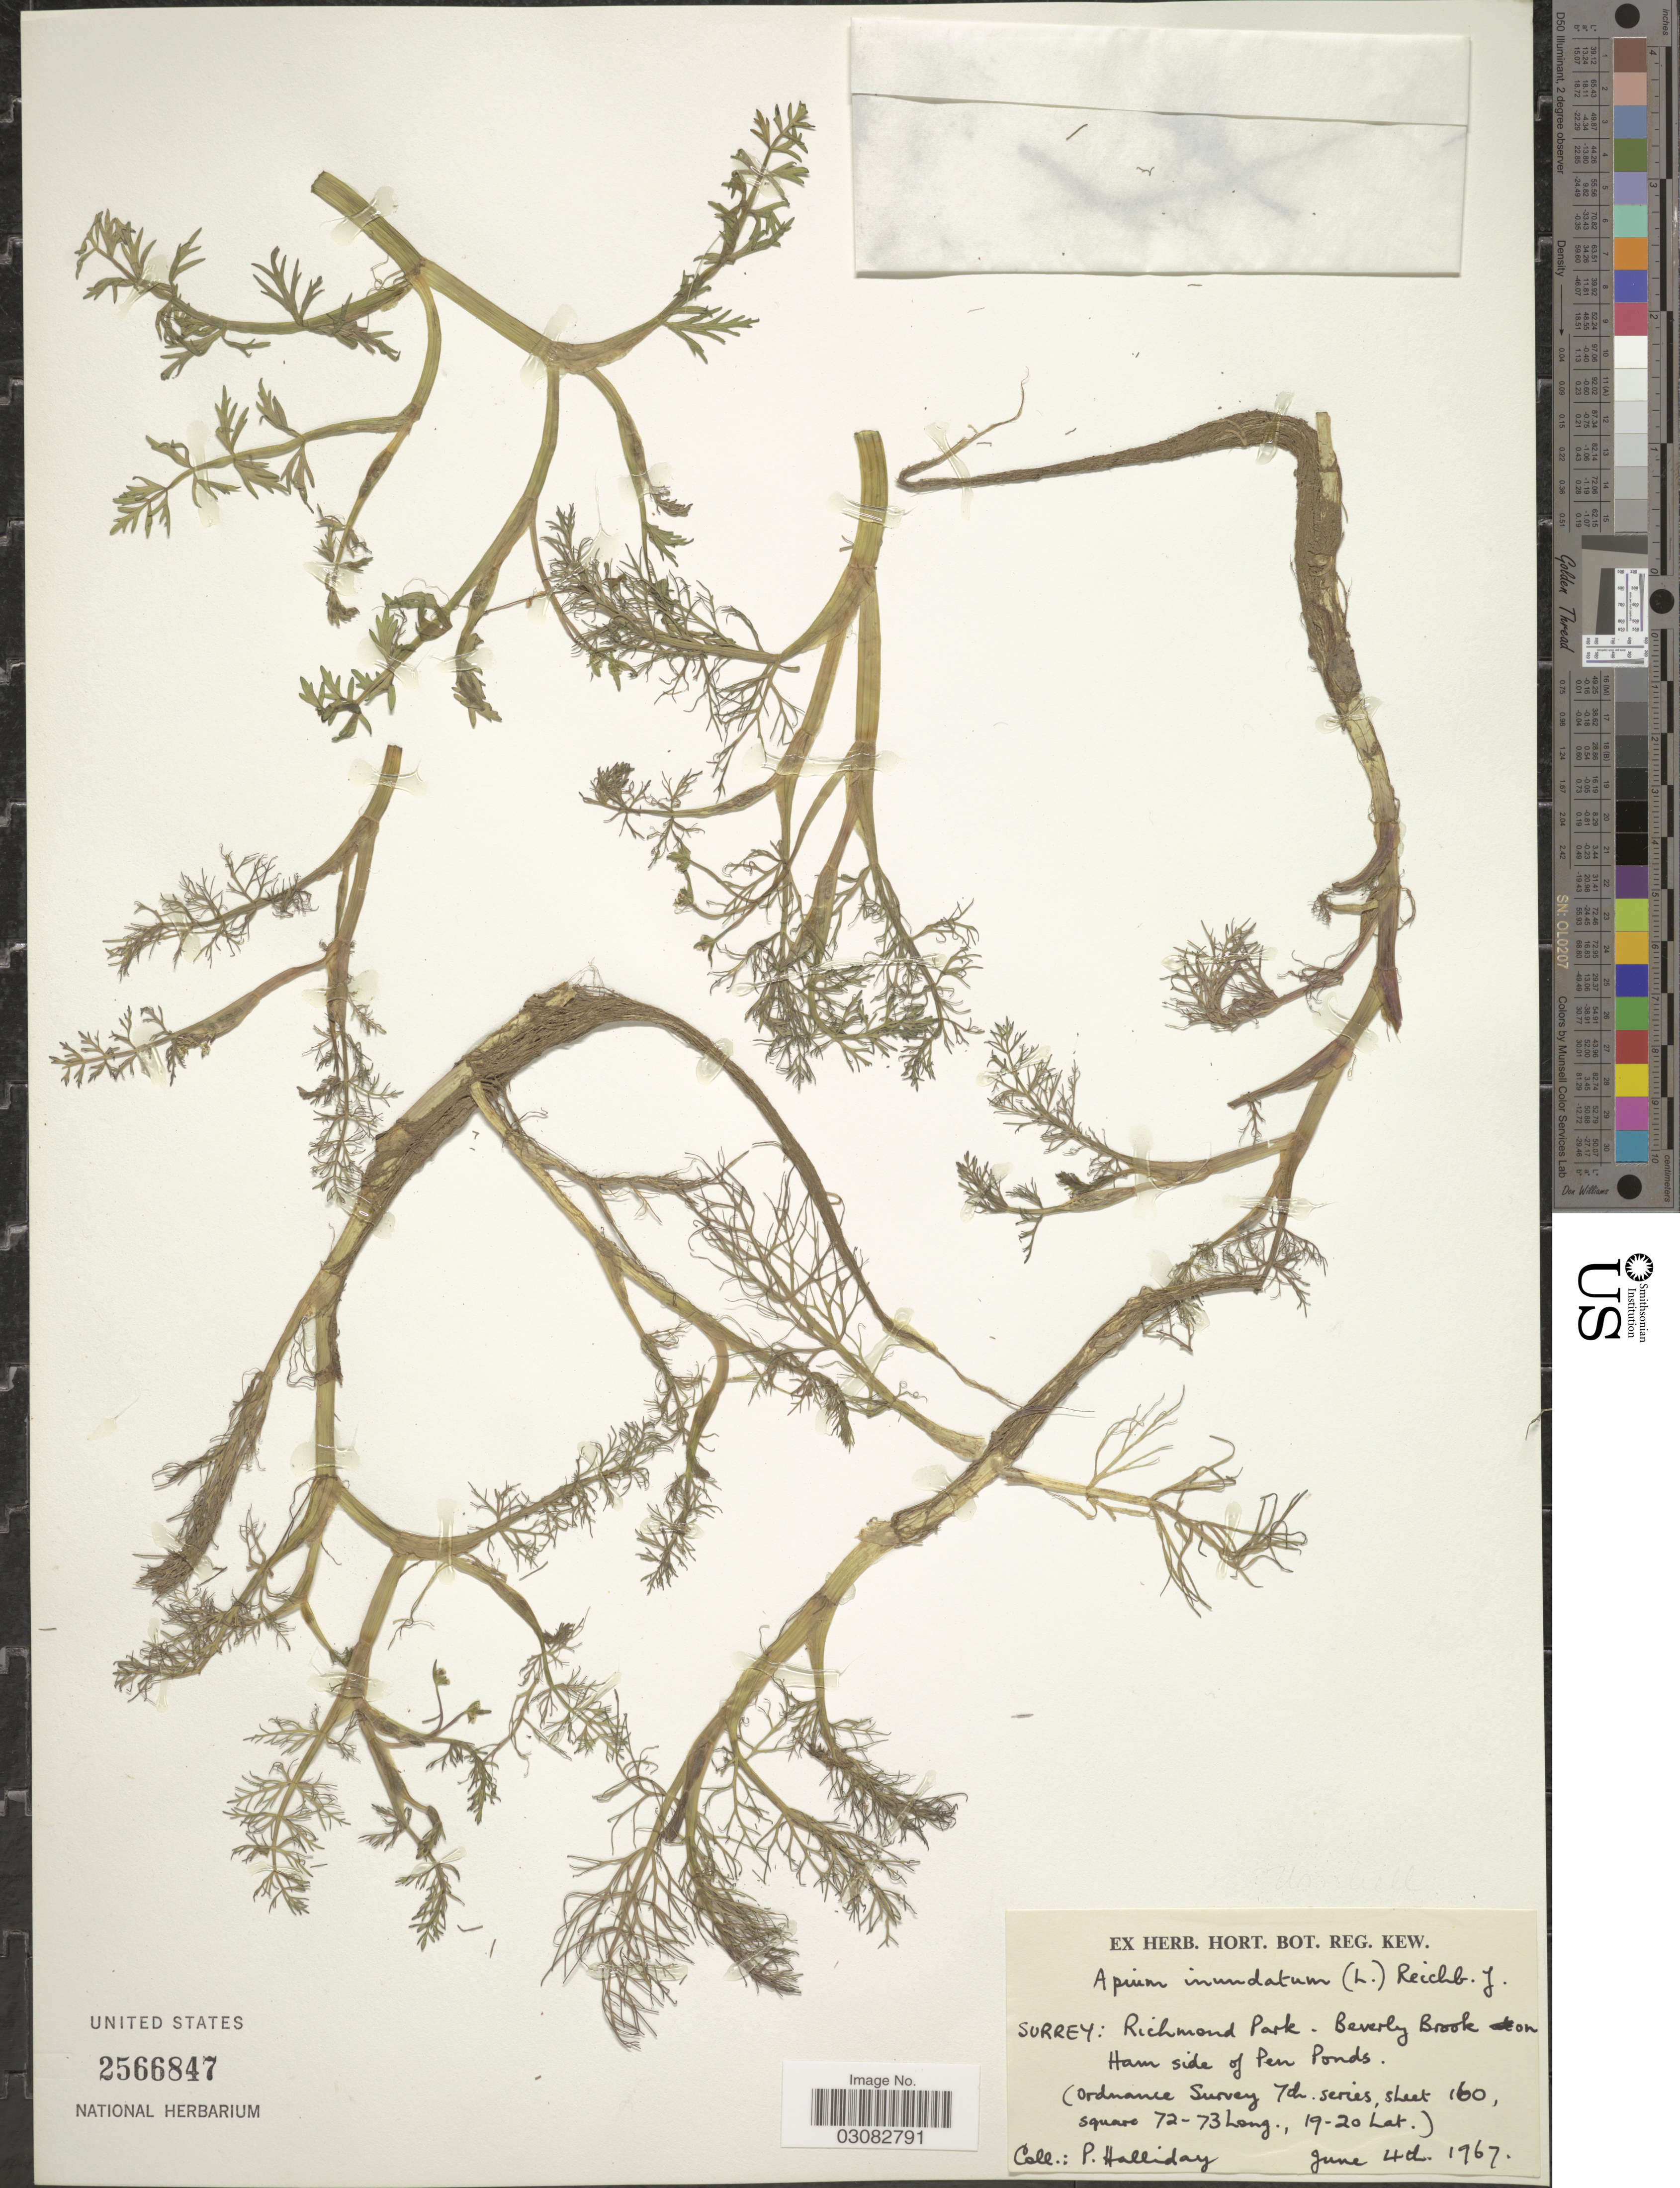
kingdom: Plantae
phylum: Tracheophyta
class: Magnoliopsida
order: Apiales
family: Apiaceae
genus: Apium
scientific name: Apium inundatum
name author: (L.) Rchb. f.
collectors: P. Halliday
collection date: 1967-06-04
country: United Kingdom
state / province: England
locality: Surrey: Richmond Park - Beverly Brook on Ham side of Pen Ponds.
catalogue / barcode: US 2566847